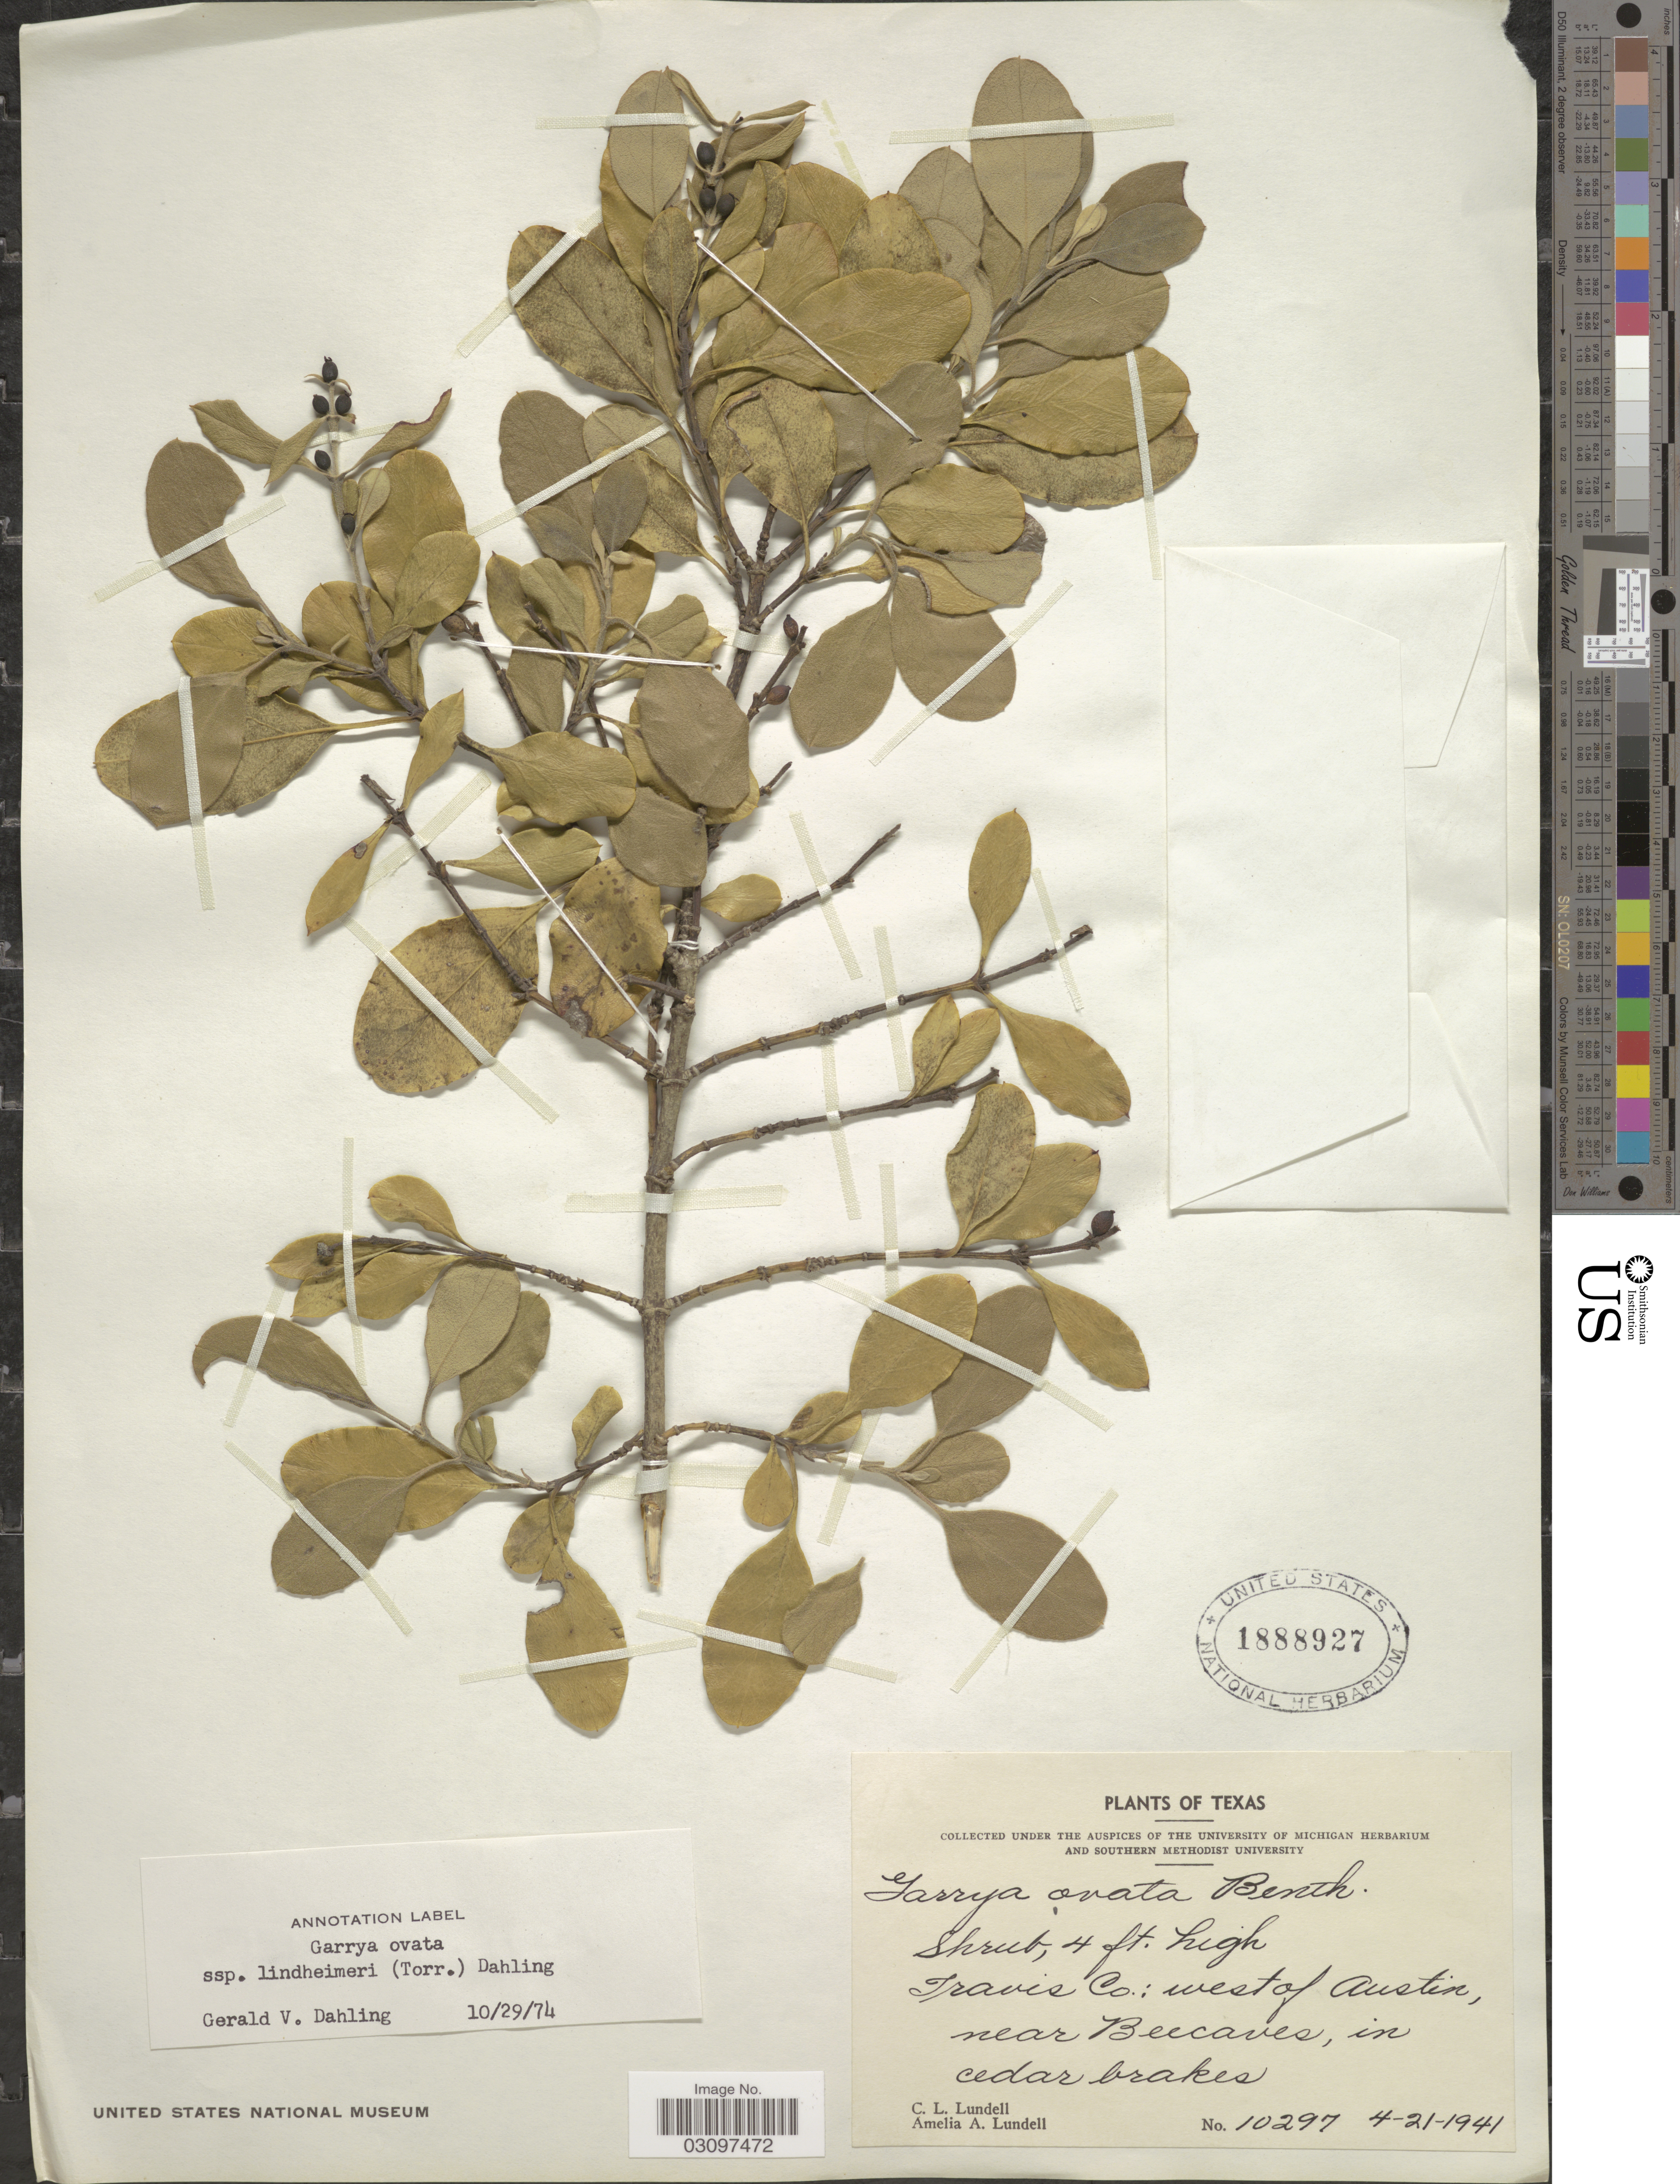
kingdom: Plantae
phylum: Tracheophyta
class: Magnoliopsida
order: Garryales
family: Garryaceae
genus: Garrya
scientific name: Garrya ovata subsp. lindheimeri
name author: (Torr.) Dahling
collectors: C. L. Lundell & A. A. Lundell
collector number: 10297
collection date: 1941-04-21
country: United States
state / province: Texas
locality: Travis Co.: west of Austin, near Beecaves, in cedar brakes.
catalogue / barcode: US 1888927